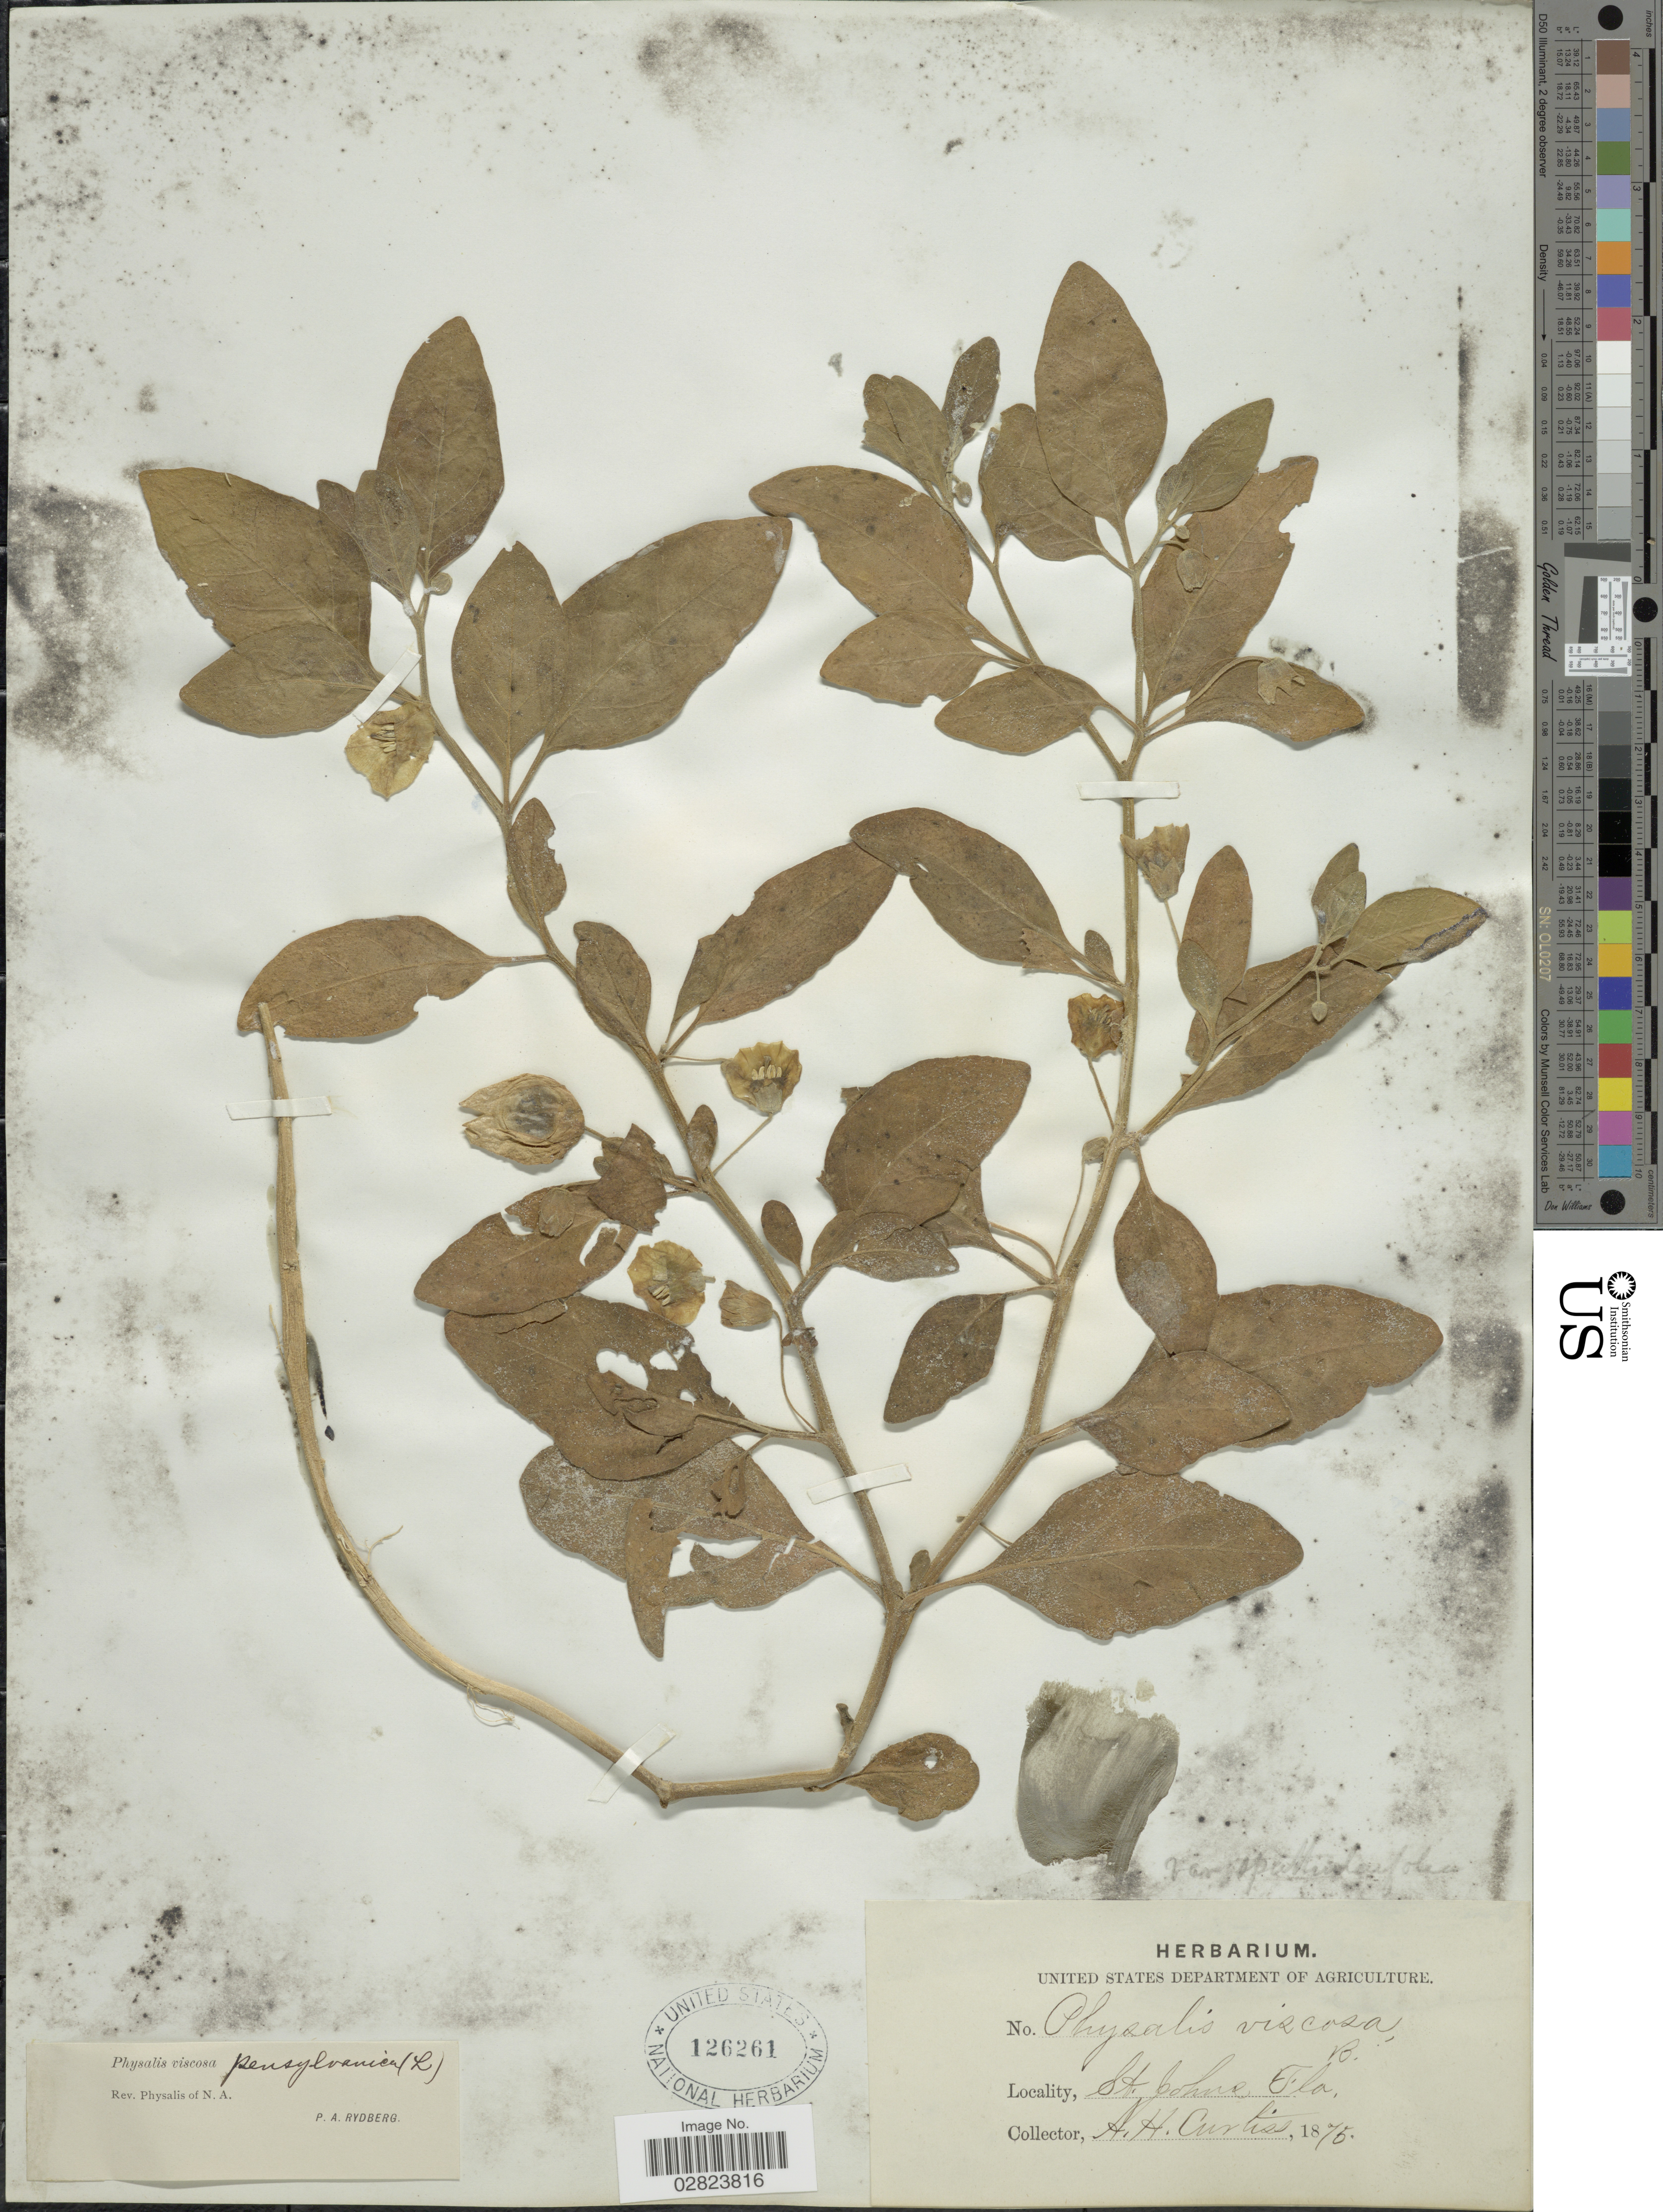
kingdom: Plantae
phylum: Tracheophyta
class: Magnoliopsida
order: Solanales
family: Solanaceae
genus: Physalis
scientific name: Physalis maritima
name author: M.A. Curtis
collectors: A. H. Curtiss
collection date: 1875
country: United States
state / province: Florida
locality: St. Johns.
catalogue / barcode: US 126261